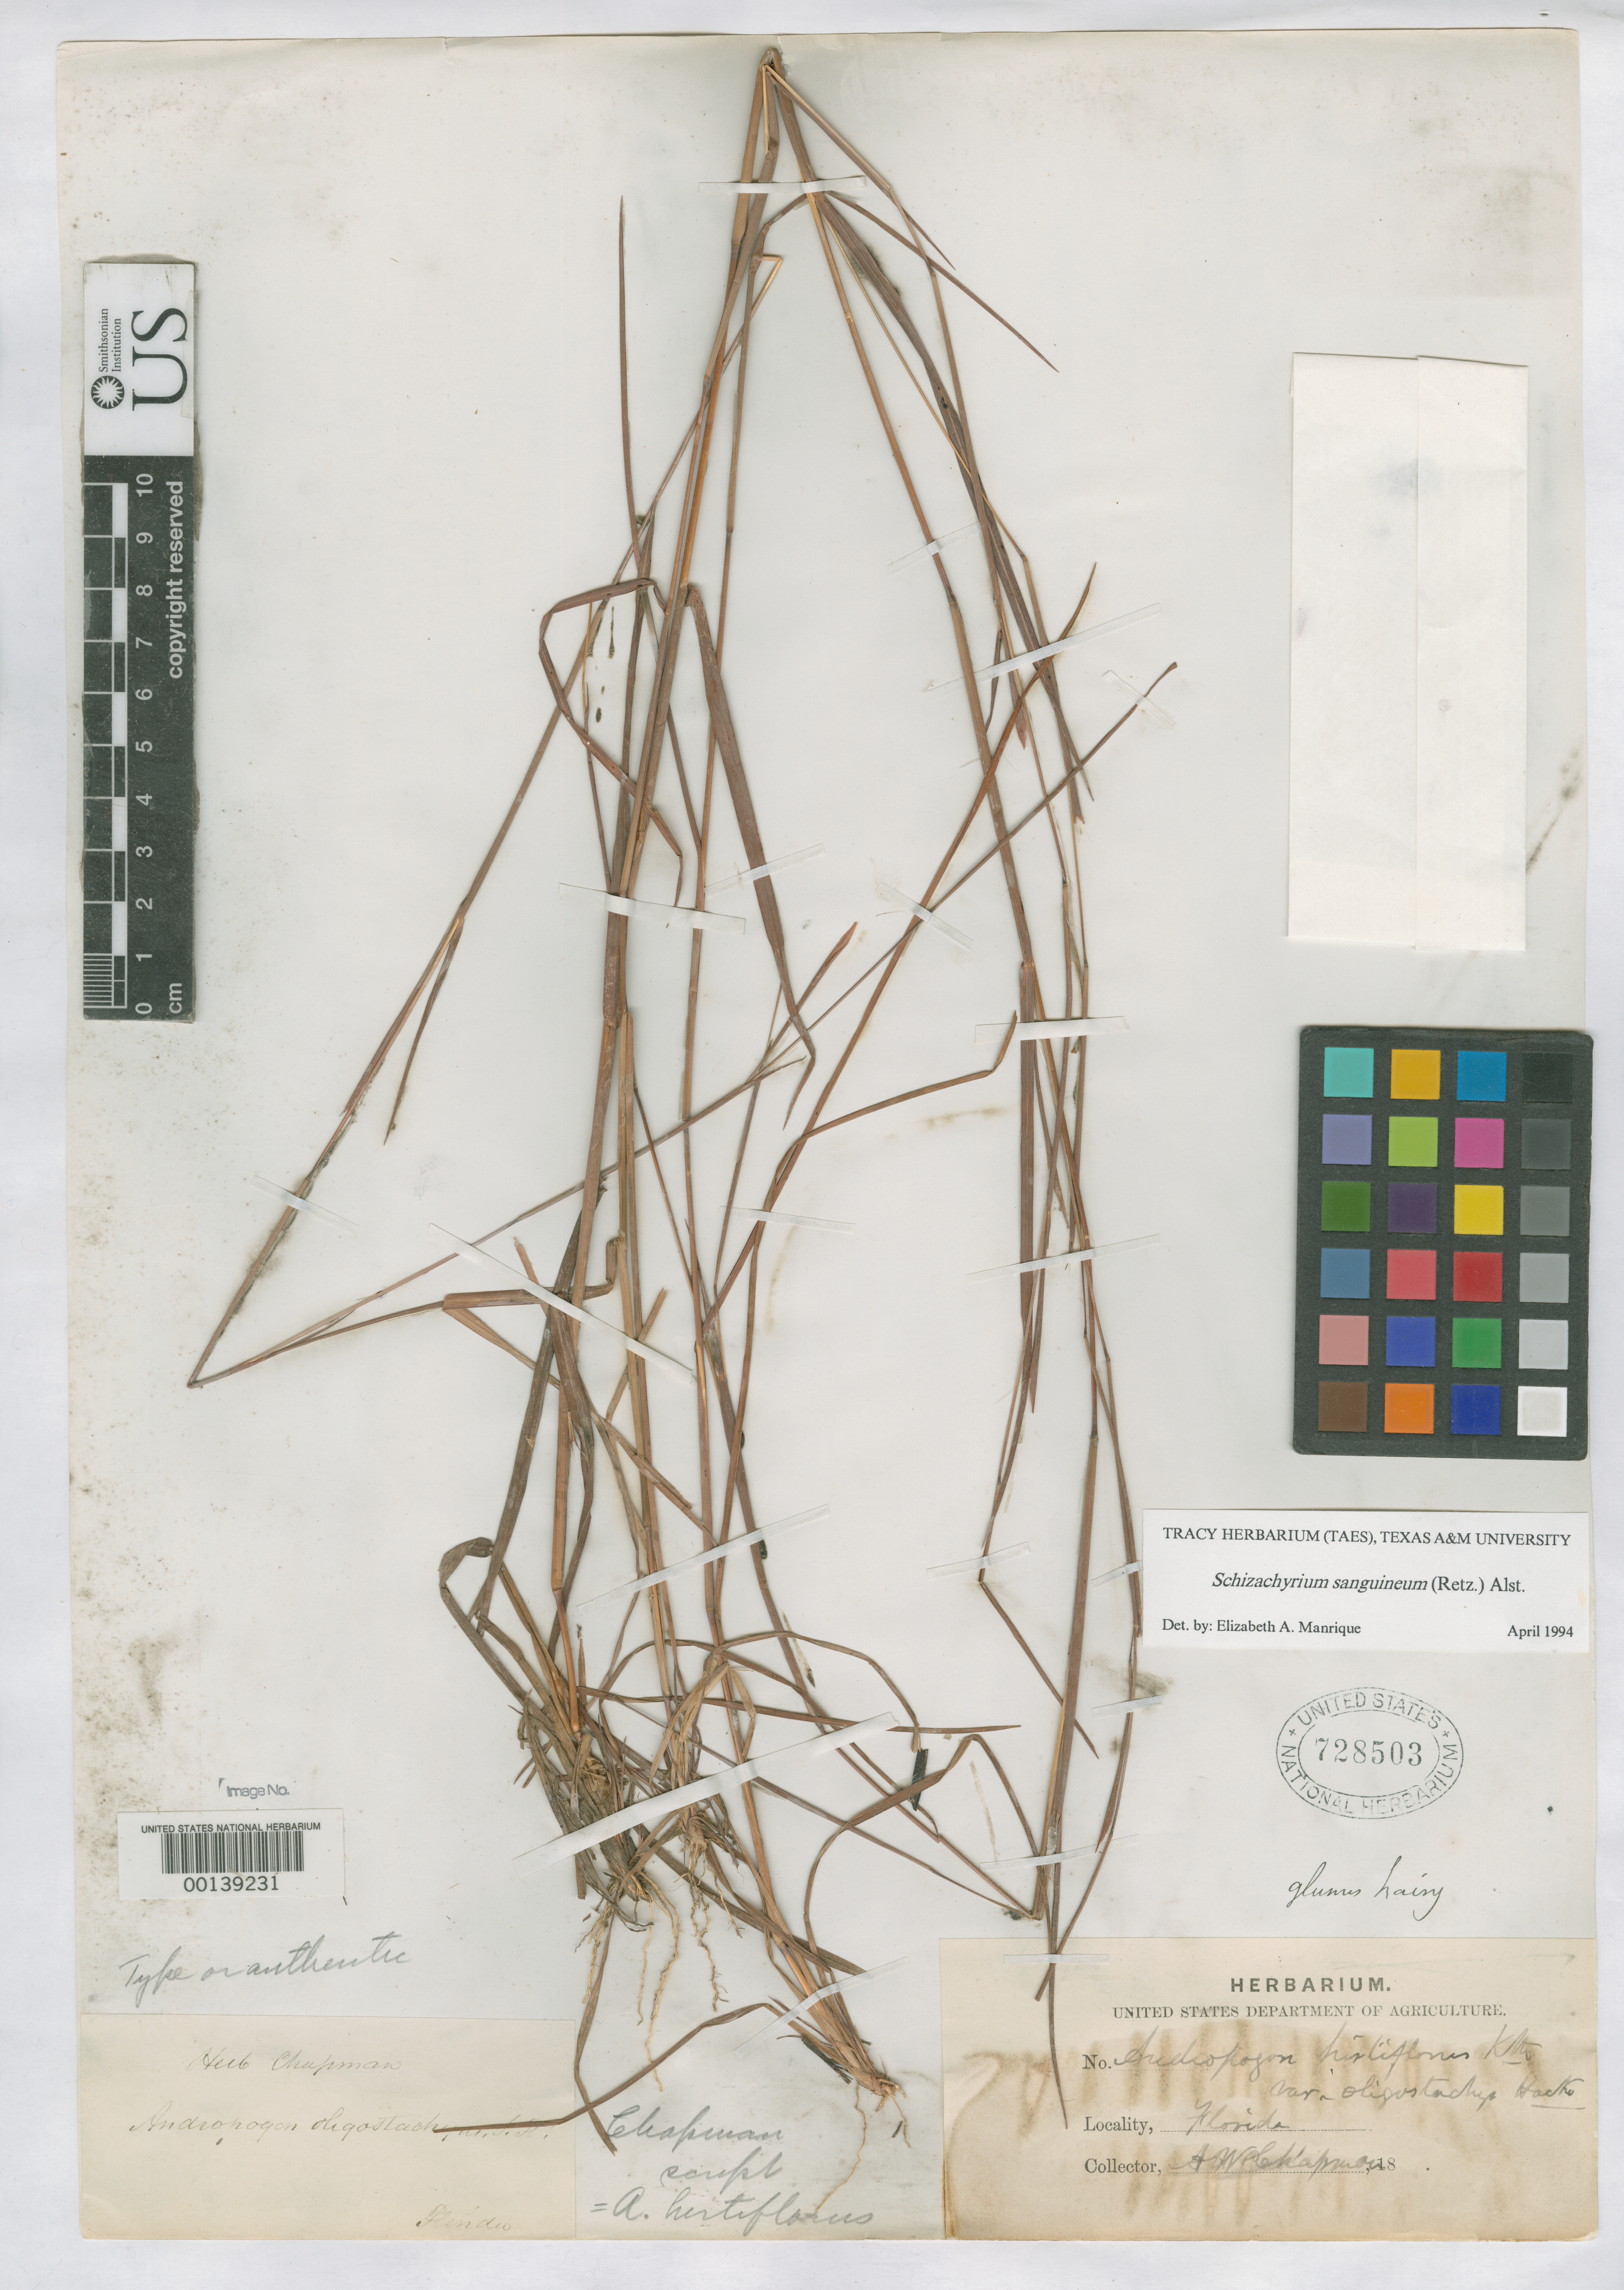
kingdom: Plantae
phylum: Tracheophyta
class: Liliopsida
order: Poales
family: Poaceae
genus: Andropogon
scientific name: Andropogon oligostachyus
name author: Chapm.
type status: Isotype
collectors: A. W. Chapman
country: United States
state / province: Florida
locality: Middle Florida.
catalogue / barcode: US 728503